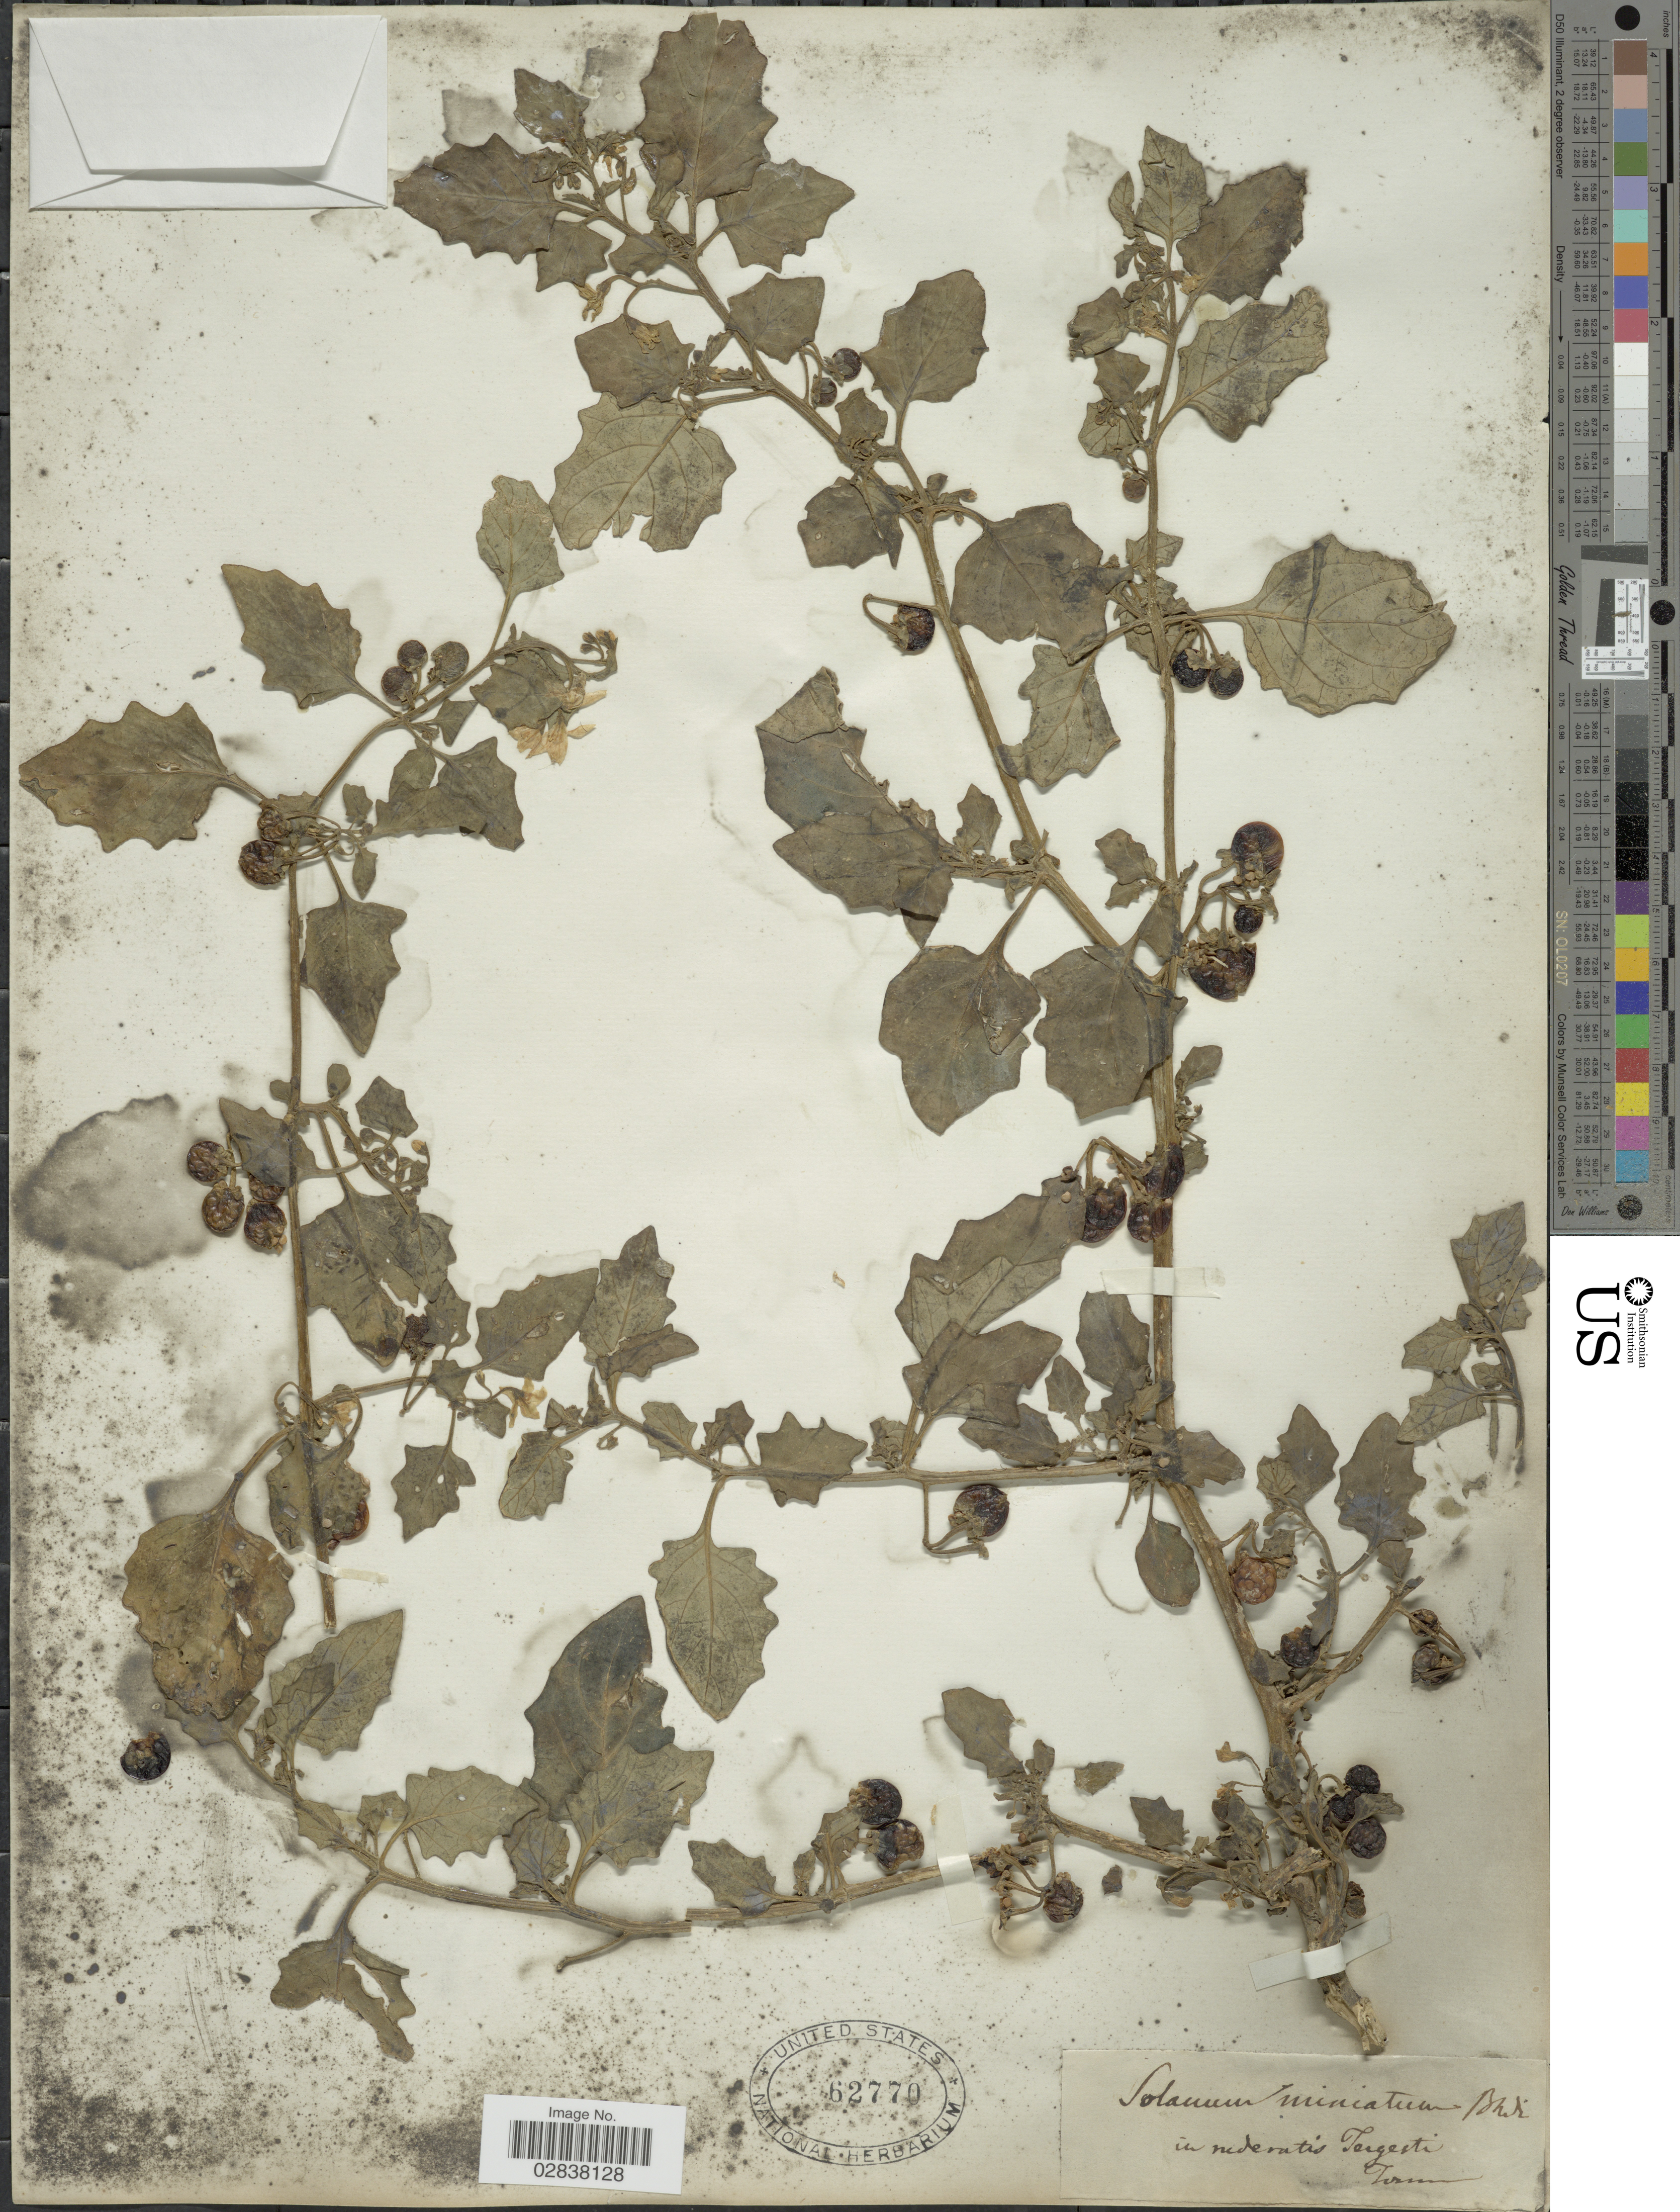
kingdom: Plantae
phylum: Tracheophyta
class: Magnoliopsida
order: Solanales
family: Solanaceae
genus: Solanum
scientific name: Solanum miniatum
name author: Bernh. ex Willd.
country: Italy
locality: In nederatis Tergesti.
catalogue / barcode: US 62770